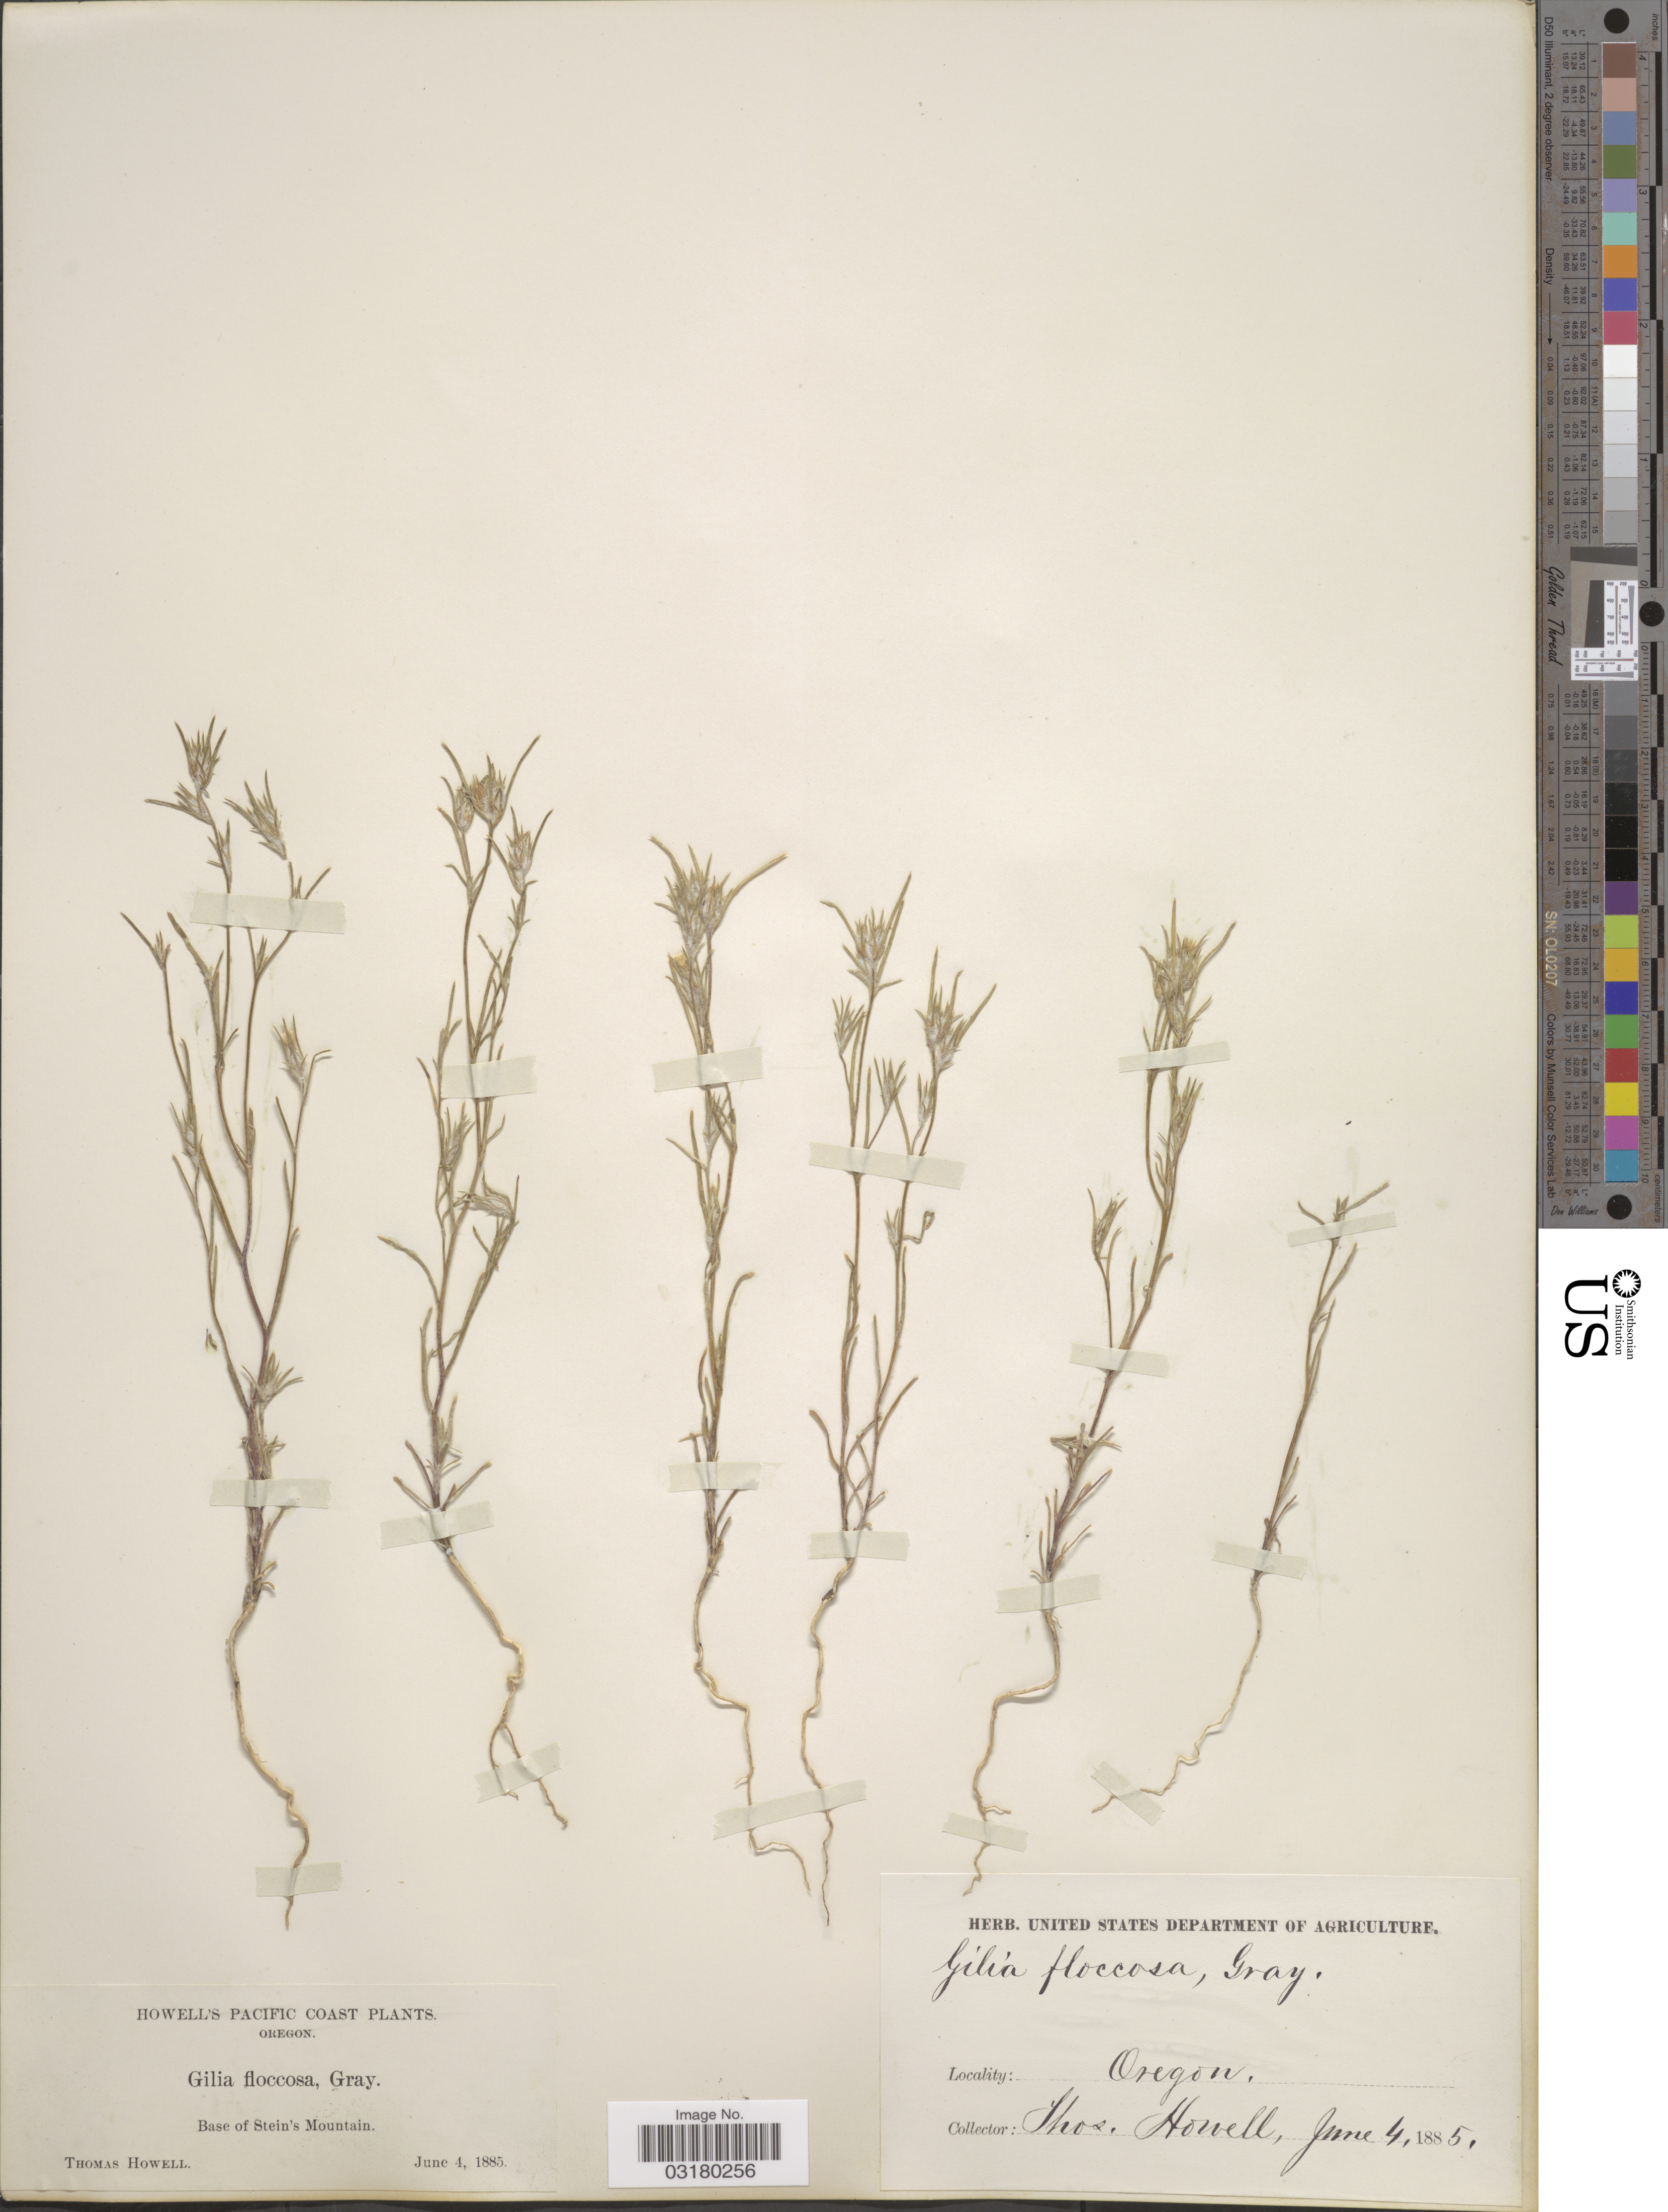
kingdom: Plantae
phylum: Tracheophyta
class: Magnoliopsida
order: Ericales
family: Polemoniaceae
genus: Eriastrum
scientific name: Eriastrum signatum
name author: D. Gowen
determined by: Chambers, K.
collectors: T. Howell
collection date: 1885-06-04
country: United States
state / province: Oregon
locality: Pacific Coast. Base of Stein's Mountain.